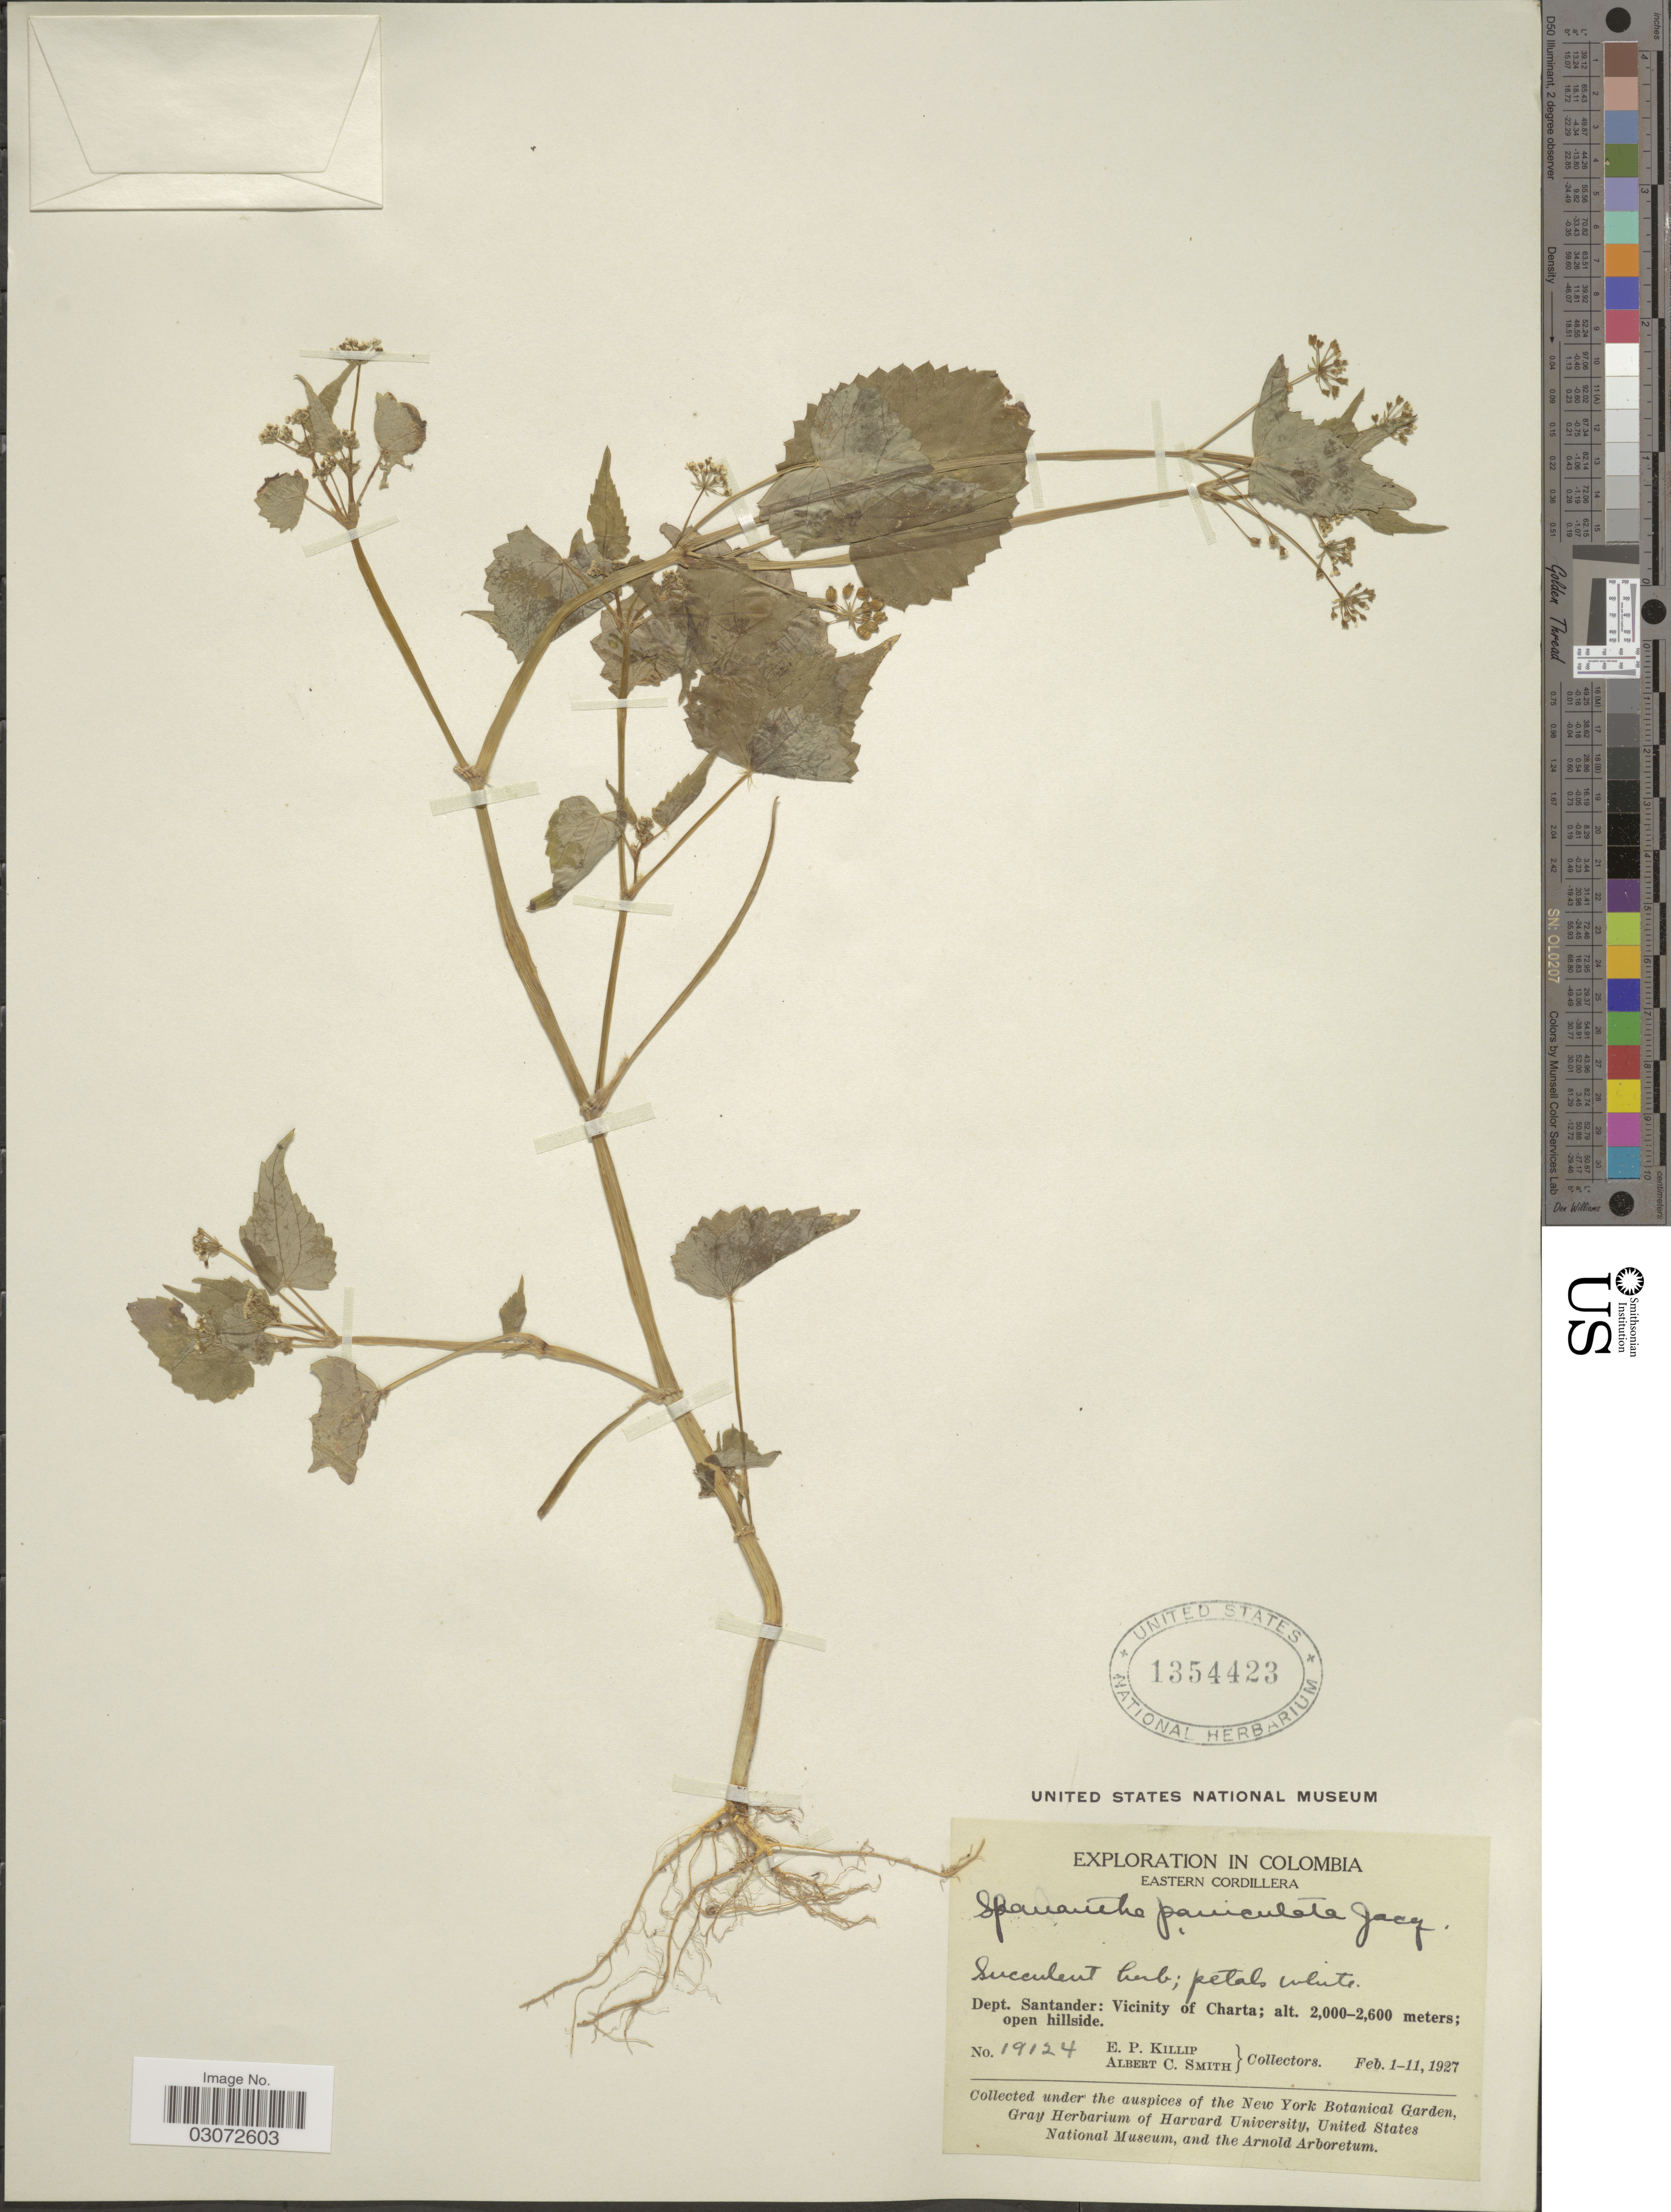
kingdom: Plantae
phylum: Tracheophyta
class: Magnoliopsida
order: Apiales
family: Apiaceae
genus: Spananthe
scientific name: Spananthe paniculata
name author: Jacq.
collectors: E. P. Killip & A. C. Smith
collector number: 19124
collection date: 1927-02-01/1927-02-11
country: Colombia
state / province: Santander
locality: Eastern Cordillera. Dept. Santander: Vicinity of Charta.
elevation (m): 2000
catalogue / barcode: US 1354423